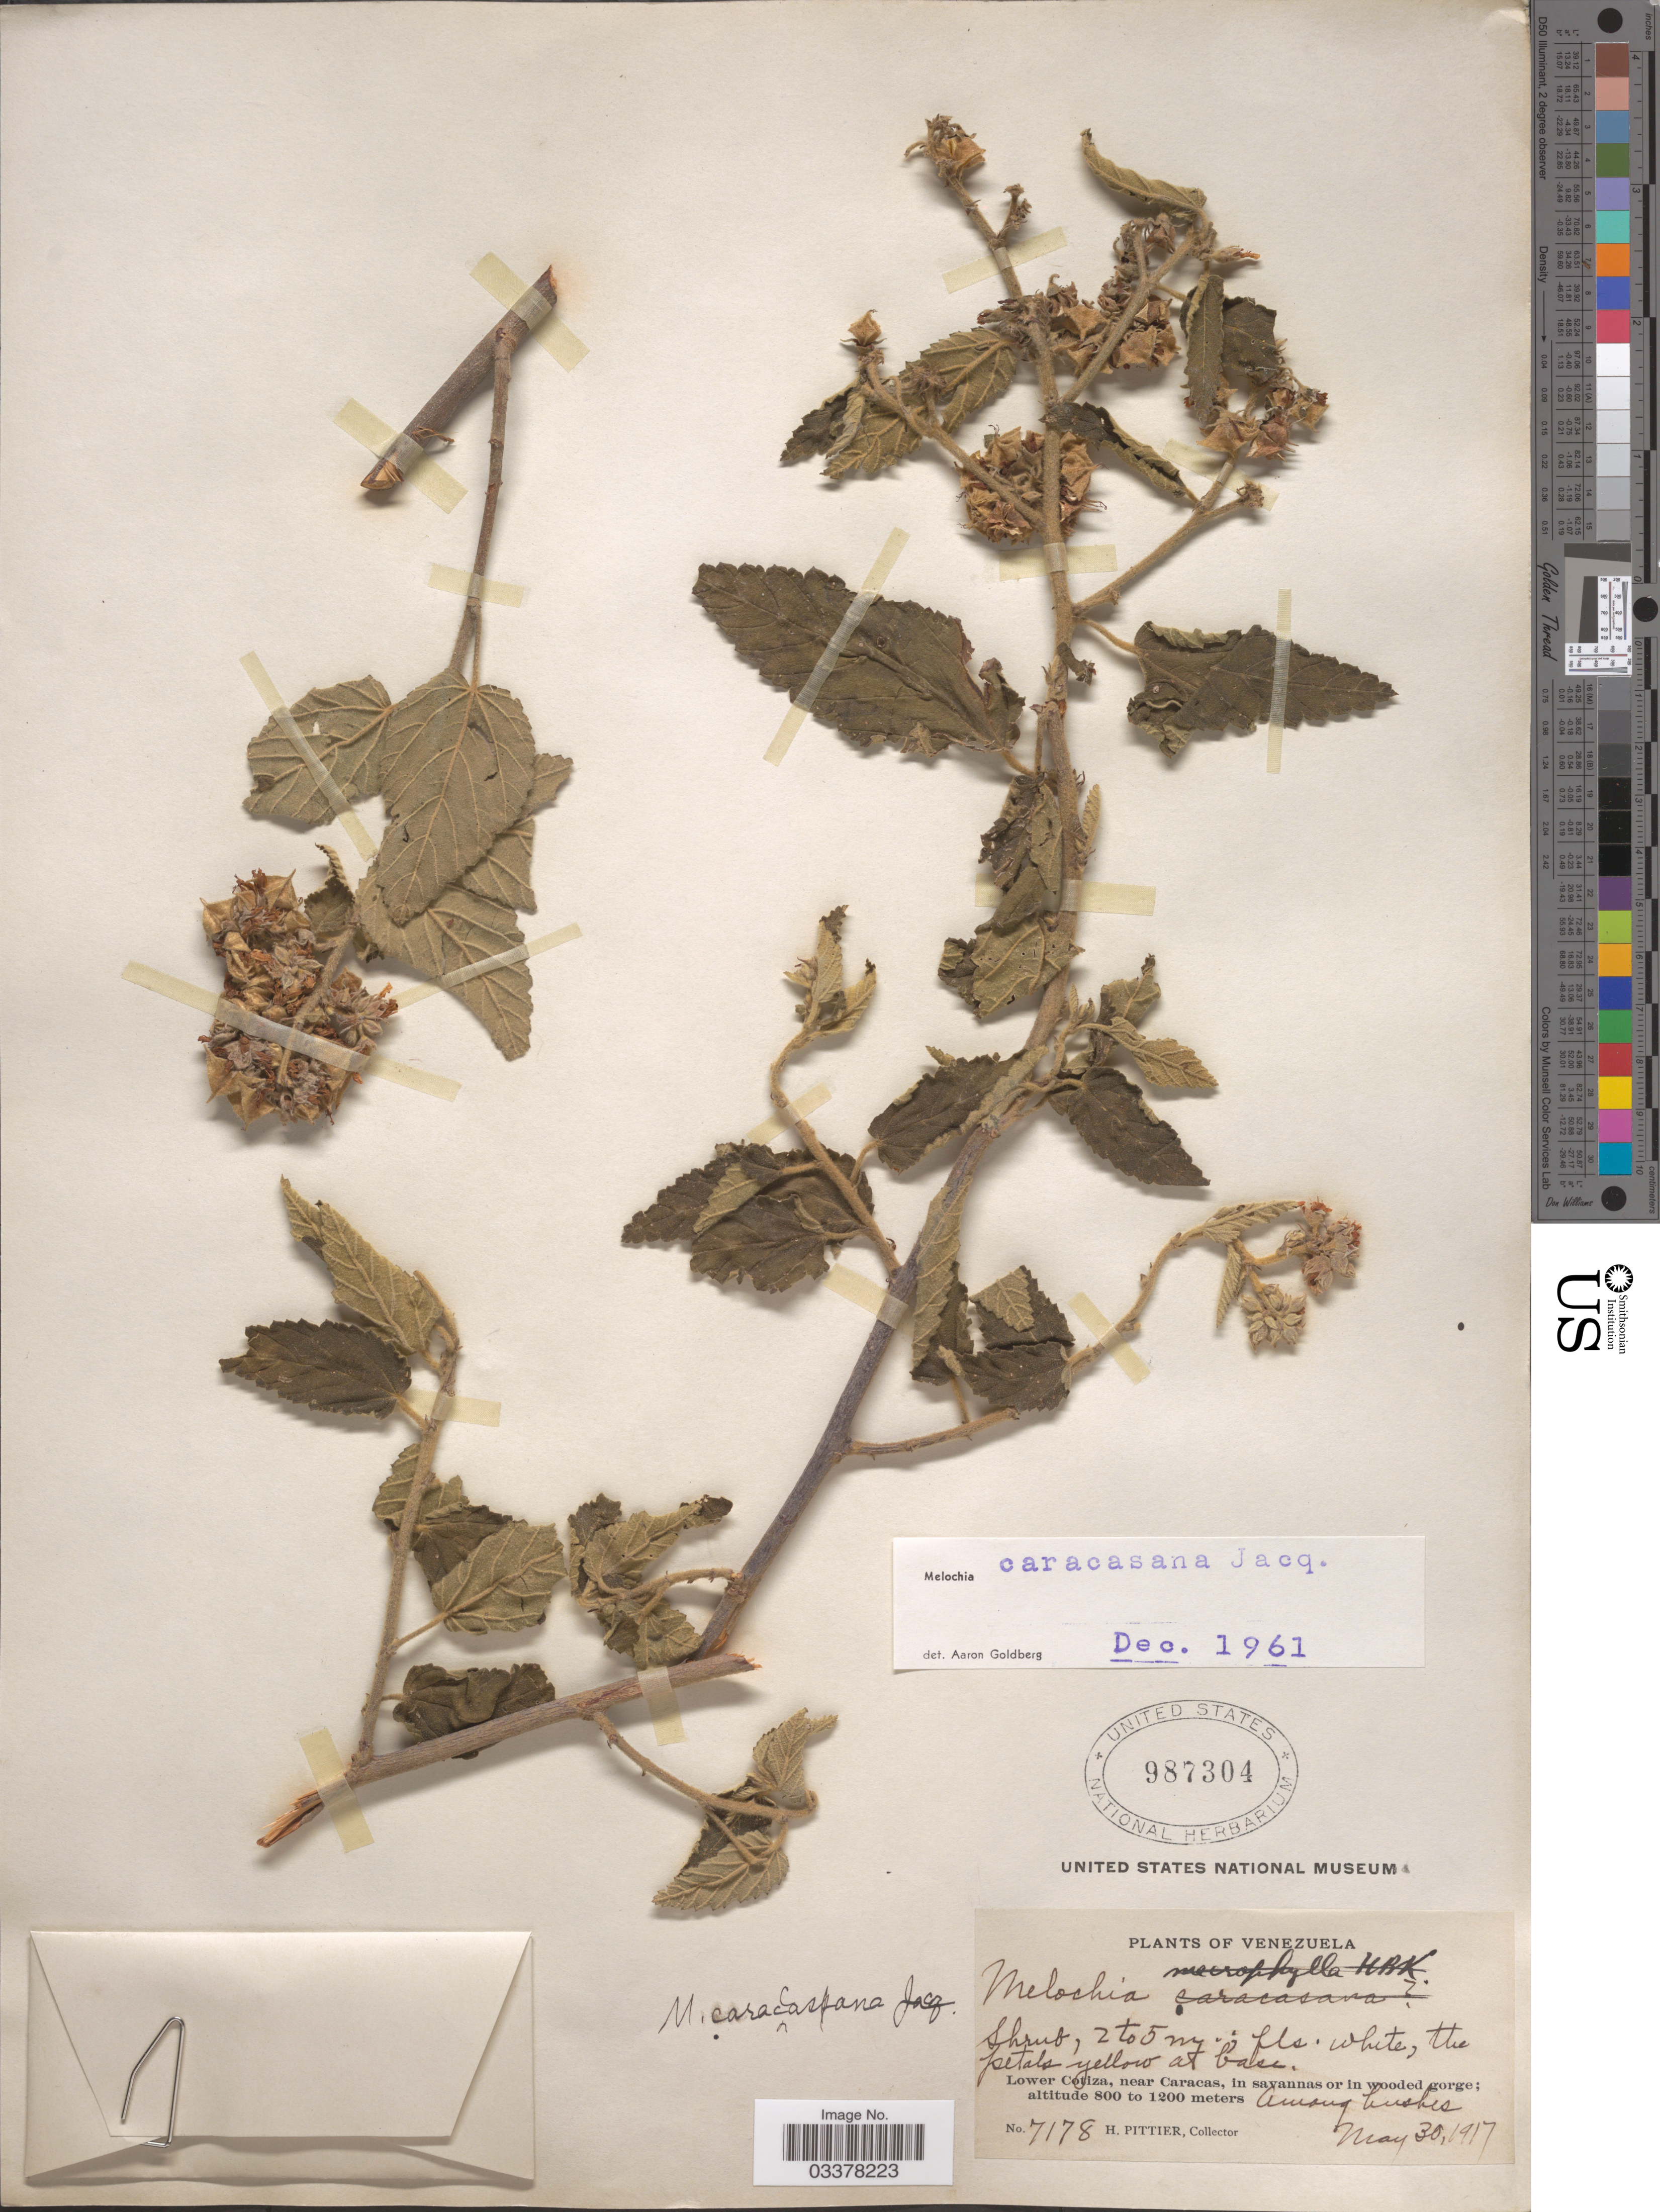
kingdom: Plantae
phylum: Tracheophyta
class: Magnoliopsida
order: Malvales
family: Malvaceae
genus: Melochia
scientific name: Melochia caracasana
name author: Jacq.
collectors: H. F. Pittier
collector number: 7178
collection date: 1917-05-30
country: Venezuela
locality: Lower Cotiza, near Caracas.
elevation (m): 800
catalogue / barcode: US 987304